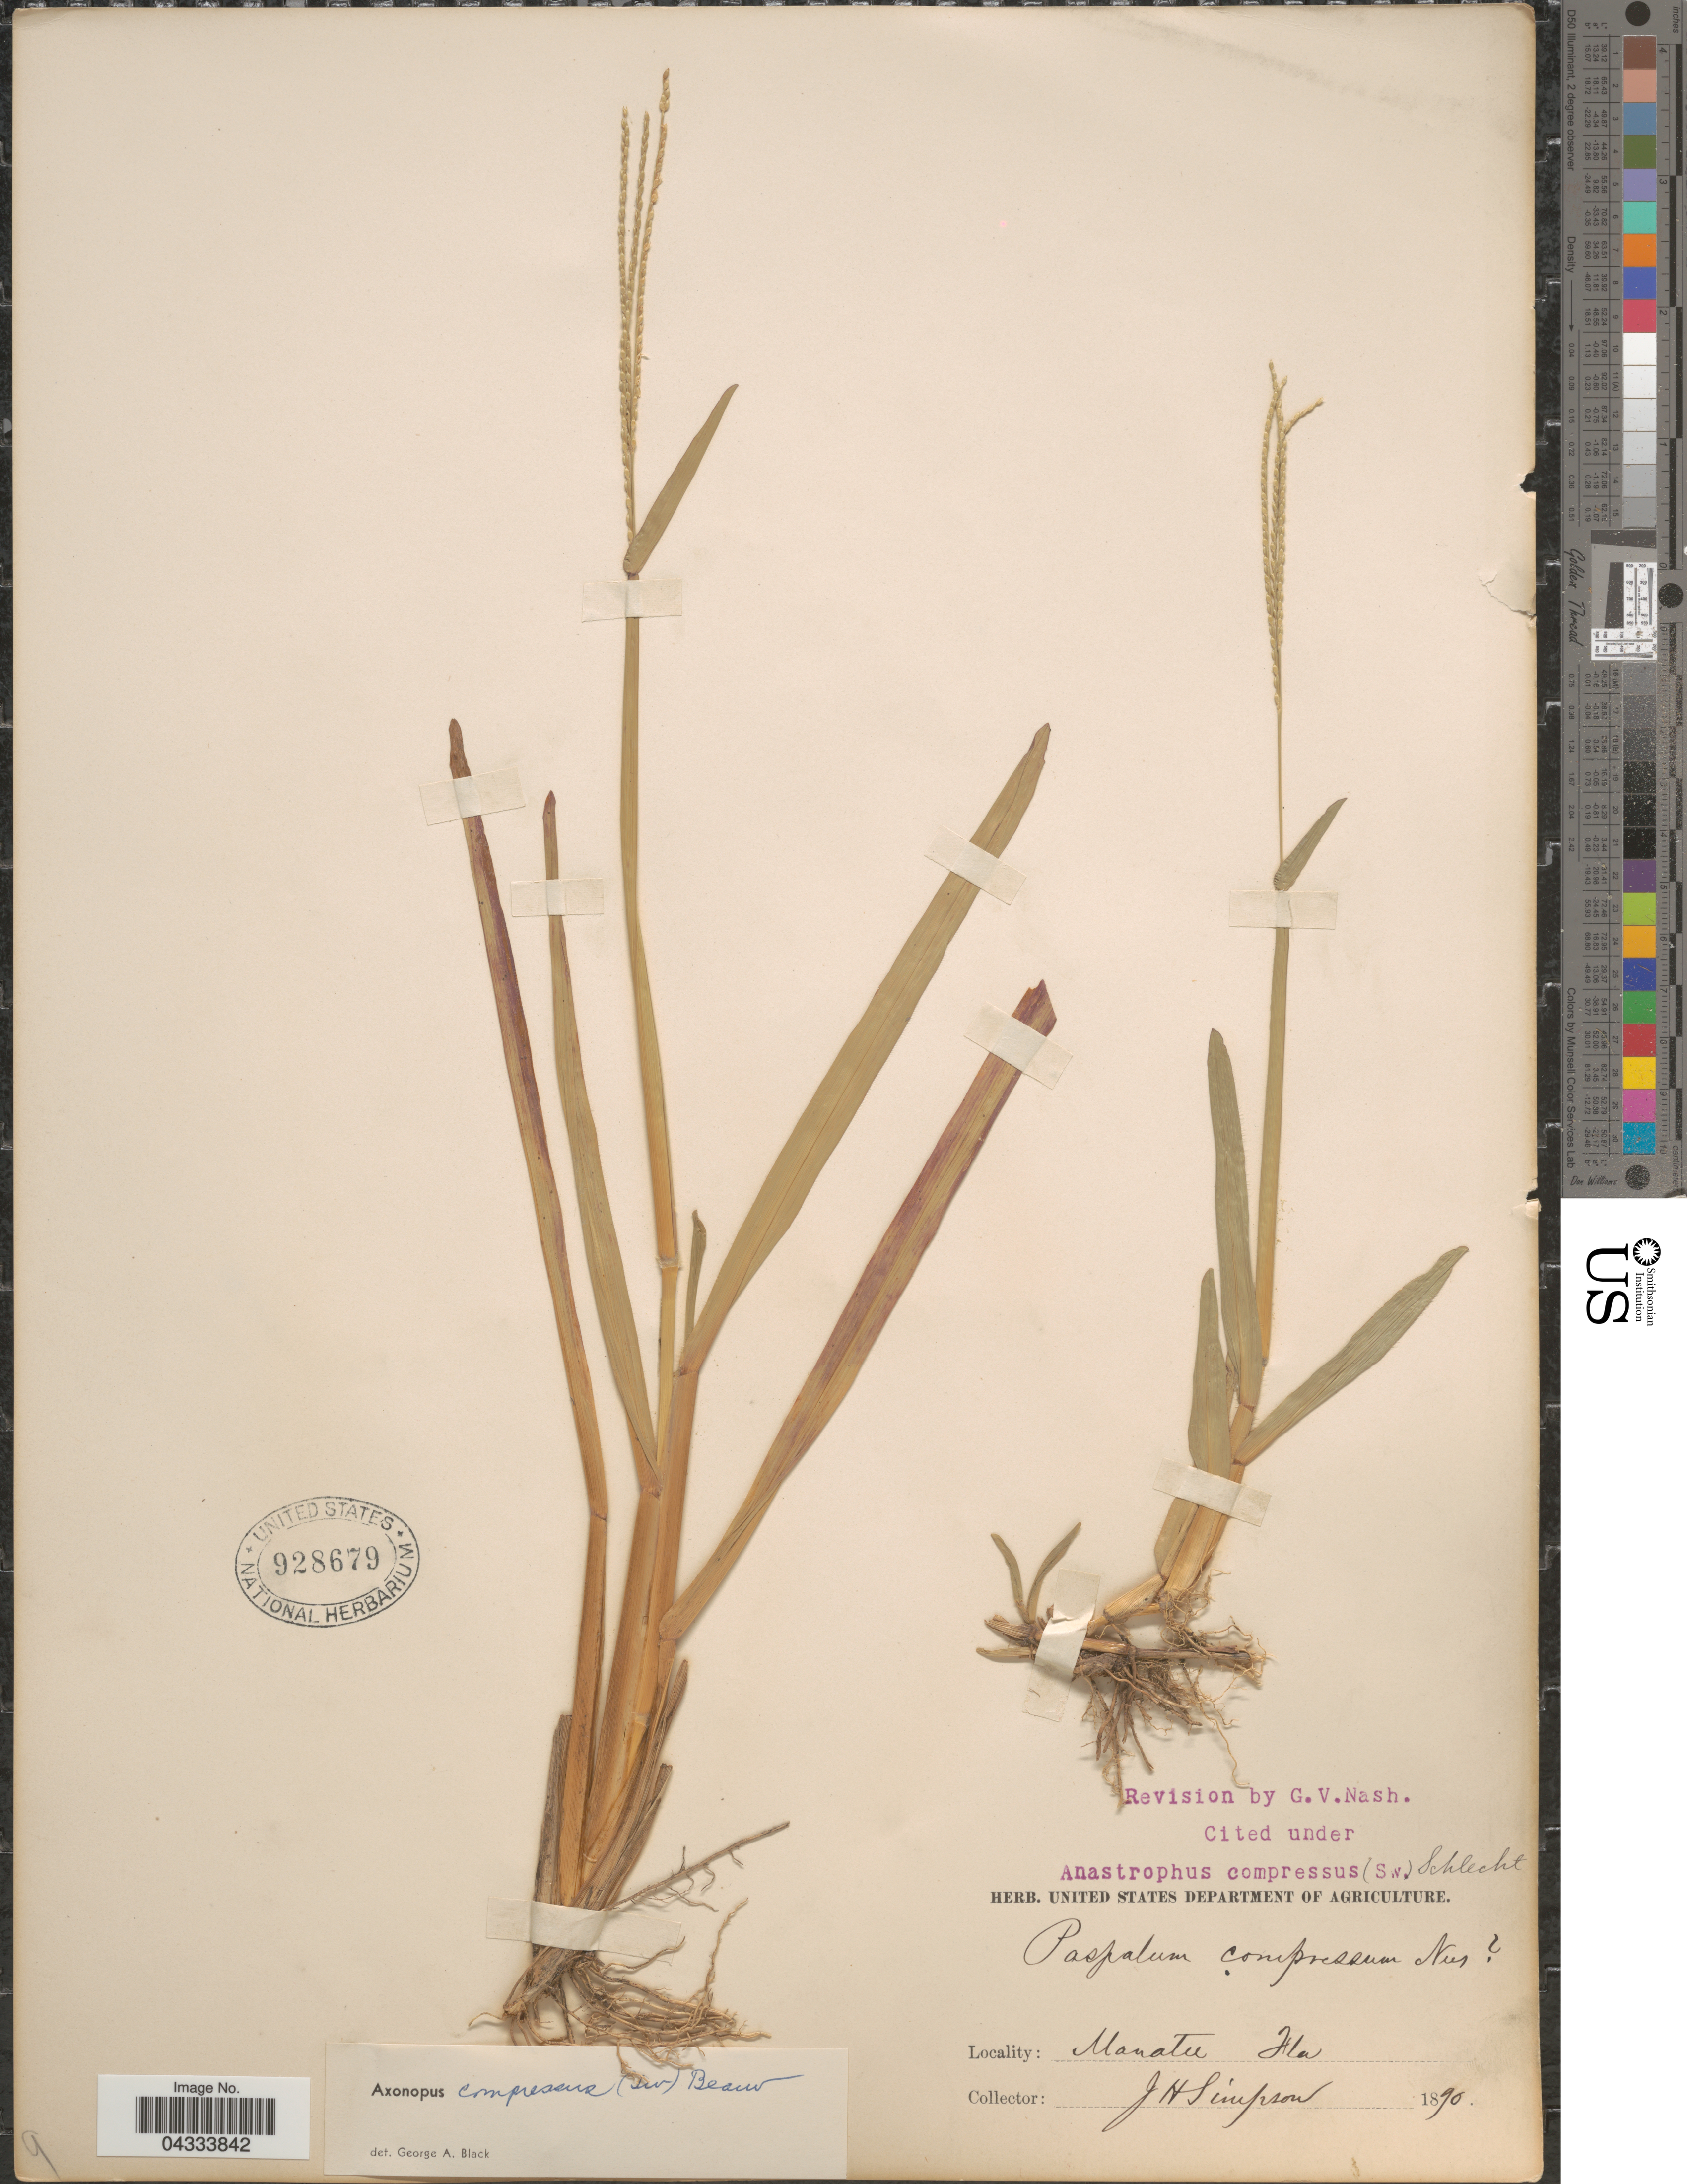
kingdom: Plantae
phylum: Tracheophyta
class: Liliopsida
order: Poales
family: Poaceae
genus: Axonopus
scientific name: Axonopus compressus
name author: (Sw.) P. Beauv.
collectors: J. H. Simpson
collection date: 1890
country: United States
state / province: Florida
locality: Manatee.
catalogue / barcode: US 928679